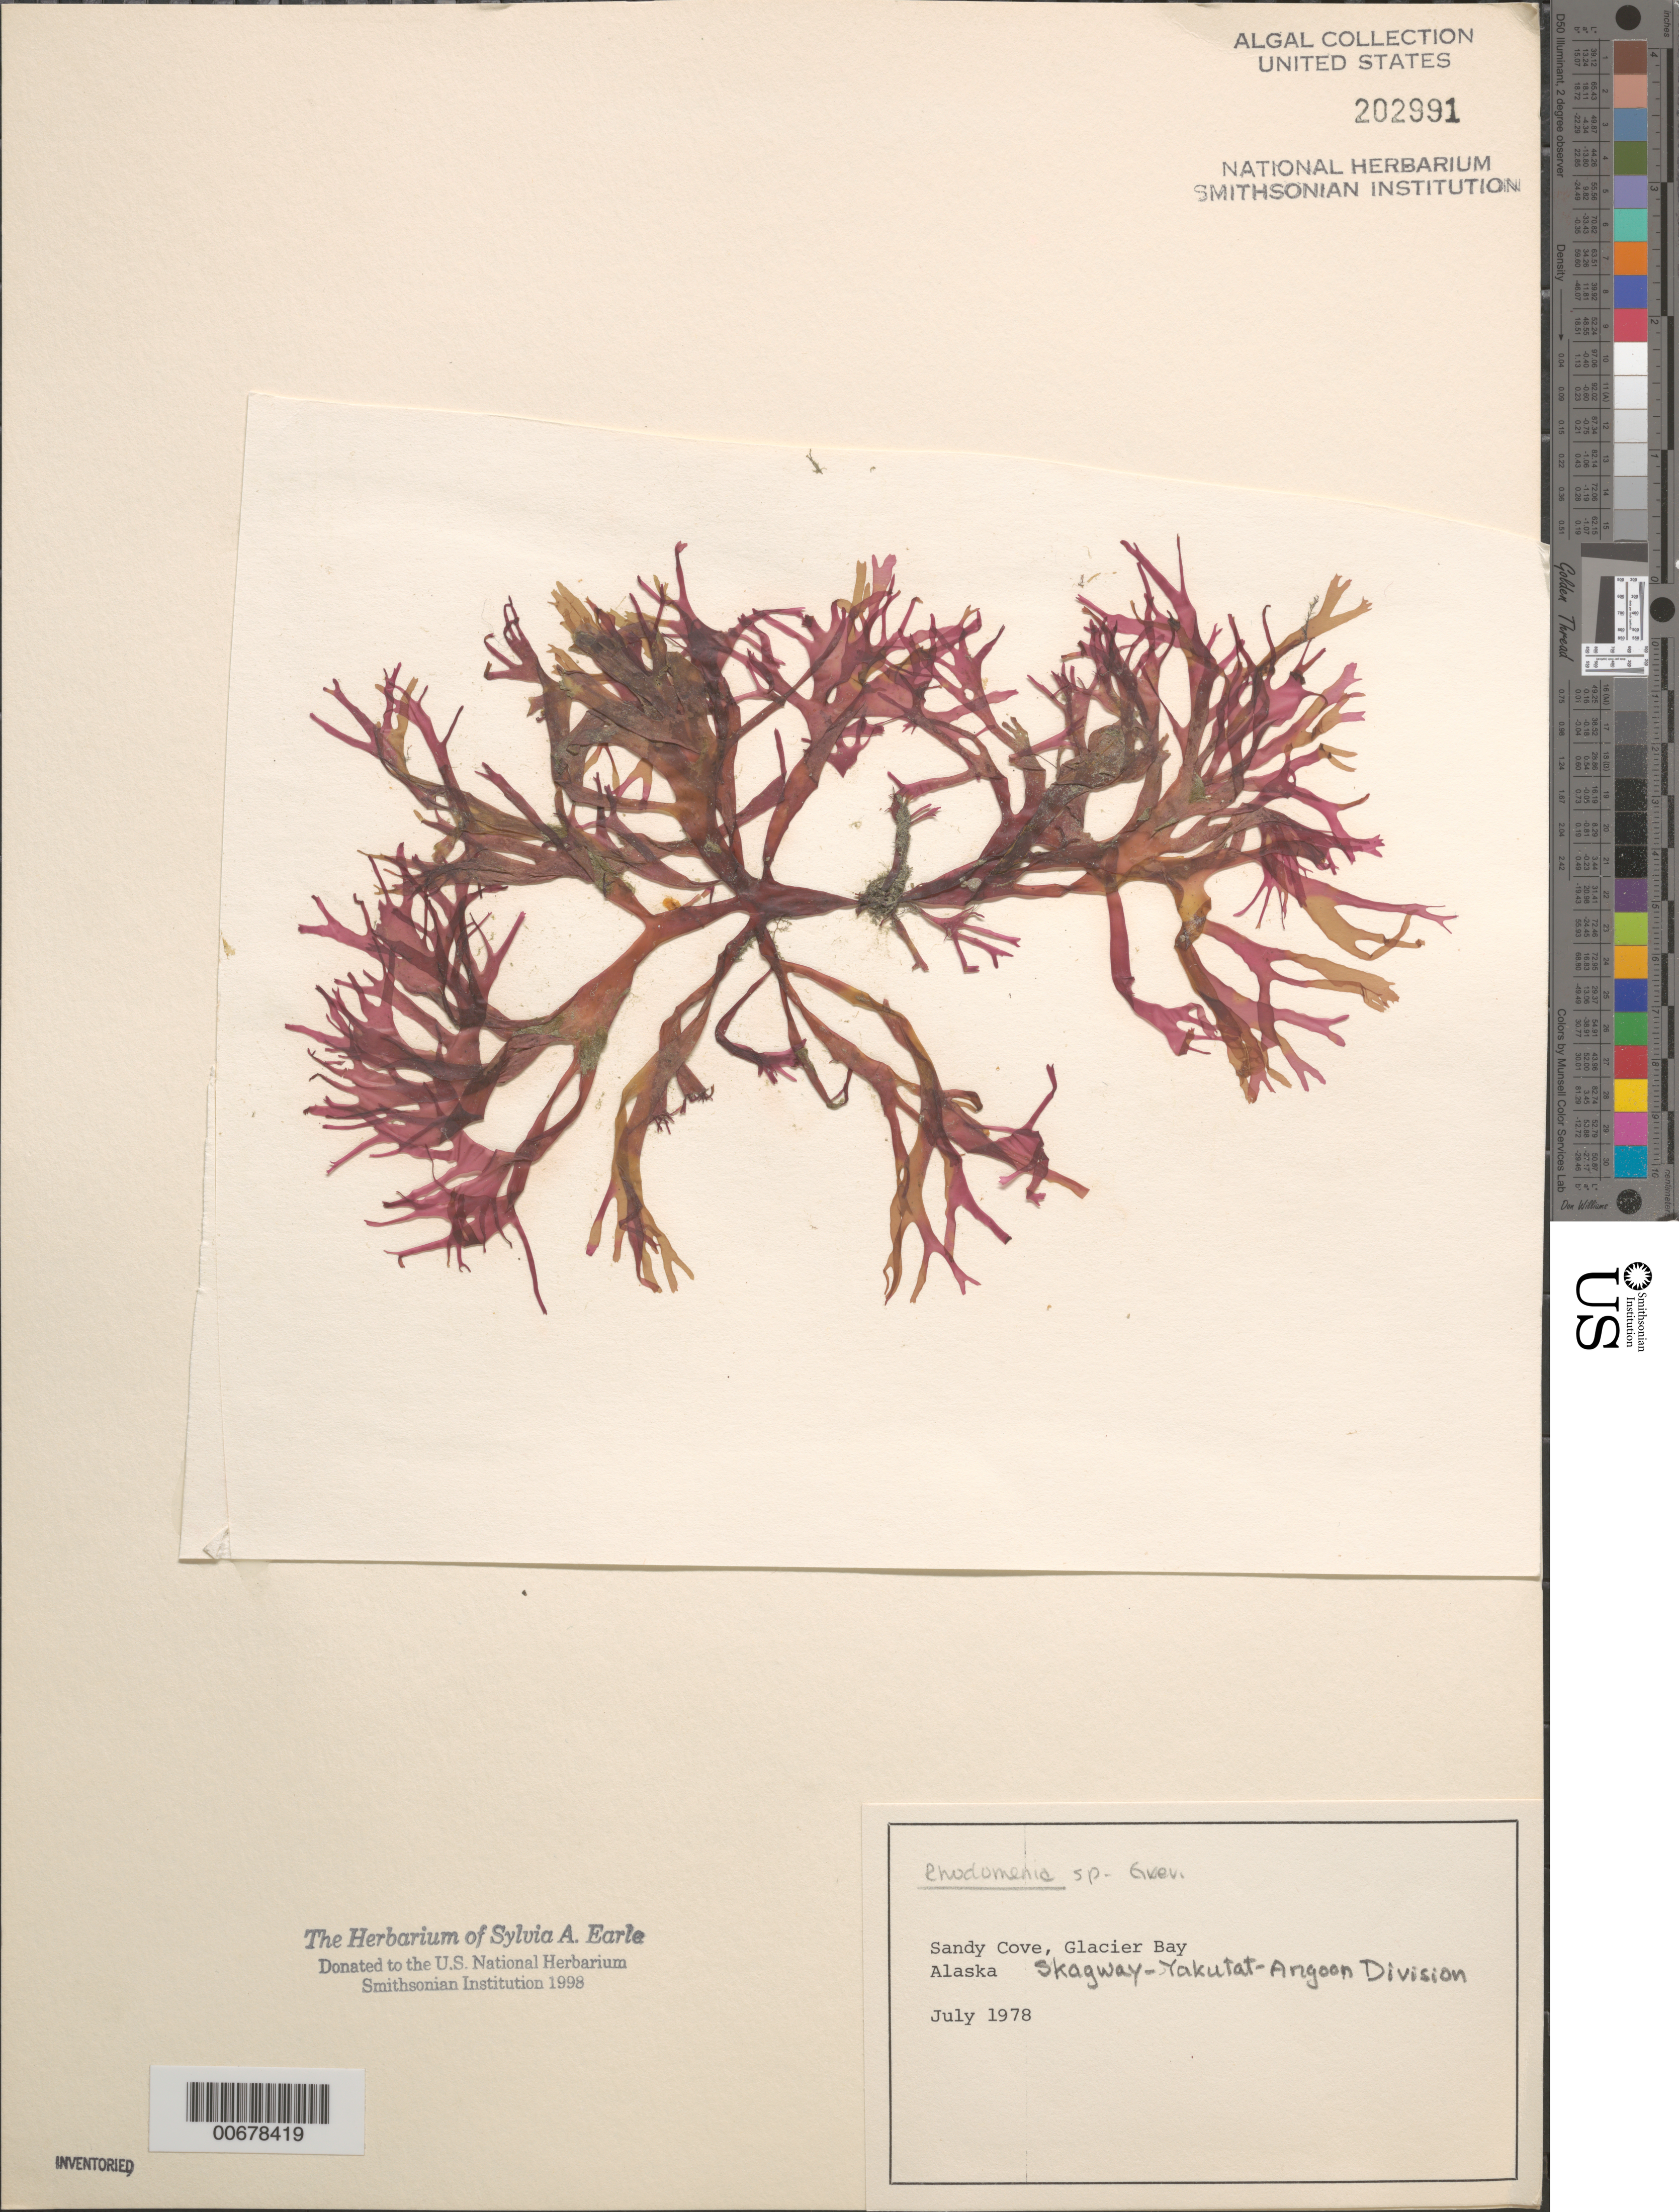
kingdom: Plantae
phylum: Rhodophyta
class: Florideophyceae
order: Rhodymeniales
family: Rhodymeniaceae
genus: Rhodymenia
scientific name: Rhodymenia sp.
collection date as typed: Jul 1978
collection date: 1978-07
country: United States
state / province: Alaska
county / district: Skagway-Yakutat-Angoon Division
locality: Sandy Cove, Glacier Bay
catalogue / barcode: US 202991